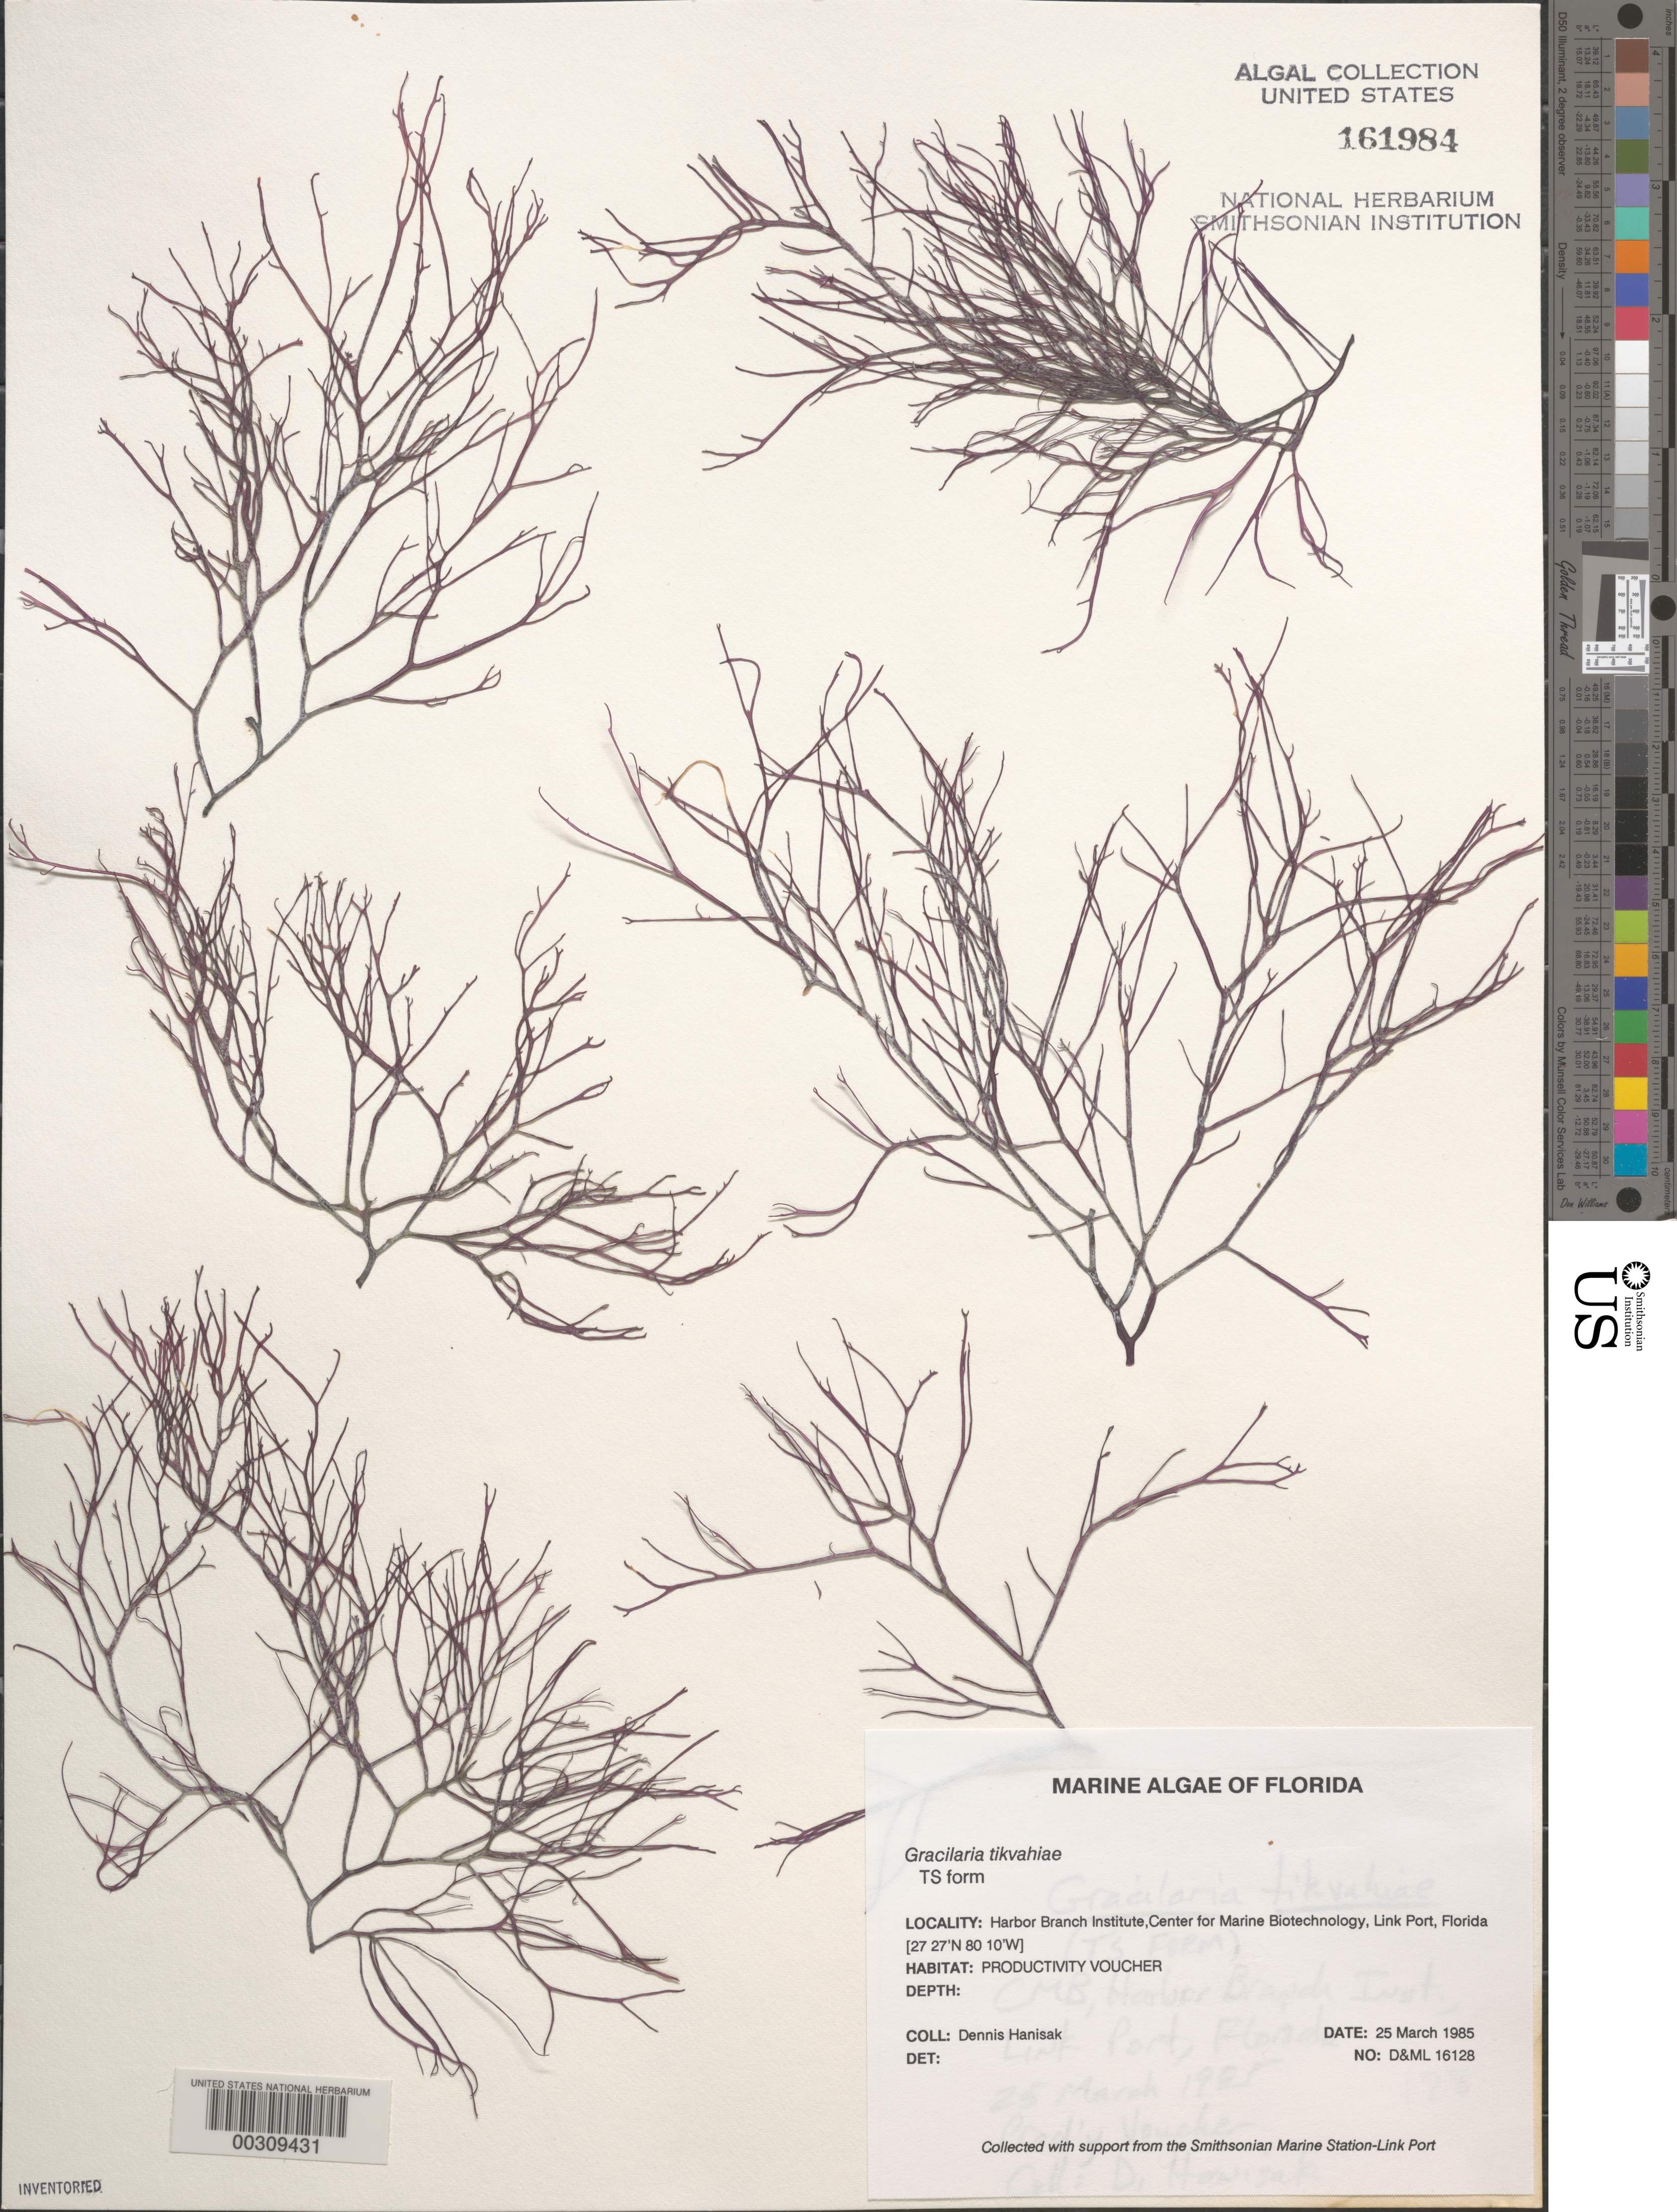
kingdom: Plantae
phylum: Rhodophyta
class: Florideophyceae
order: Gracilariales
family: Gracilariaceae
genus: Gracilaria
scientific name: Gracilaria tikvahiae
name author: McLachlan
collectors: M. Hanisak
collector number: D&ML 16128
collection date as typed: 25 Mar 1985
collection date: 1985-03-25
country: United States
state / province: Florida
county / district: Saint Lucie County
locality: Harbor Branch Oceanographic Institutue, Center for Marine Biotechnology, Link Port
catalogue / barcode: US 161984